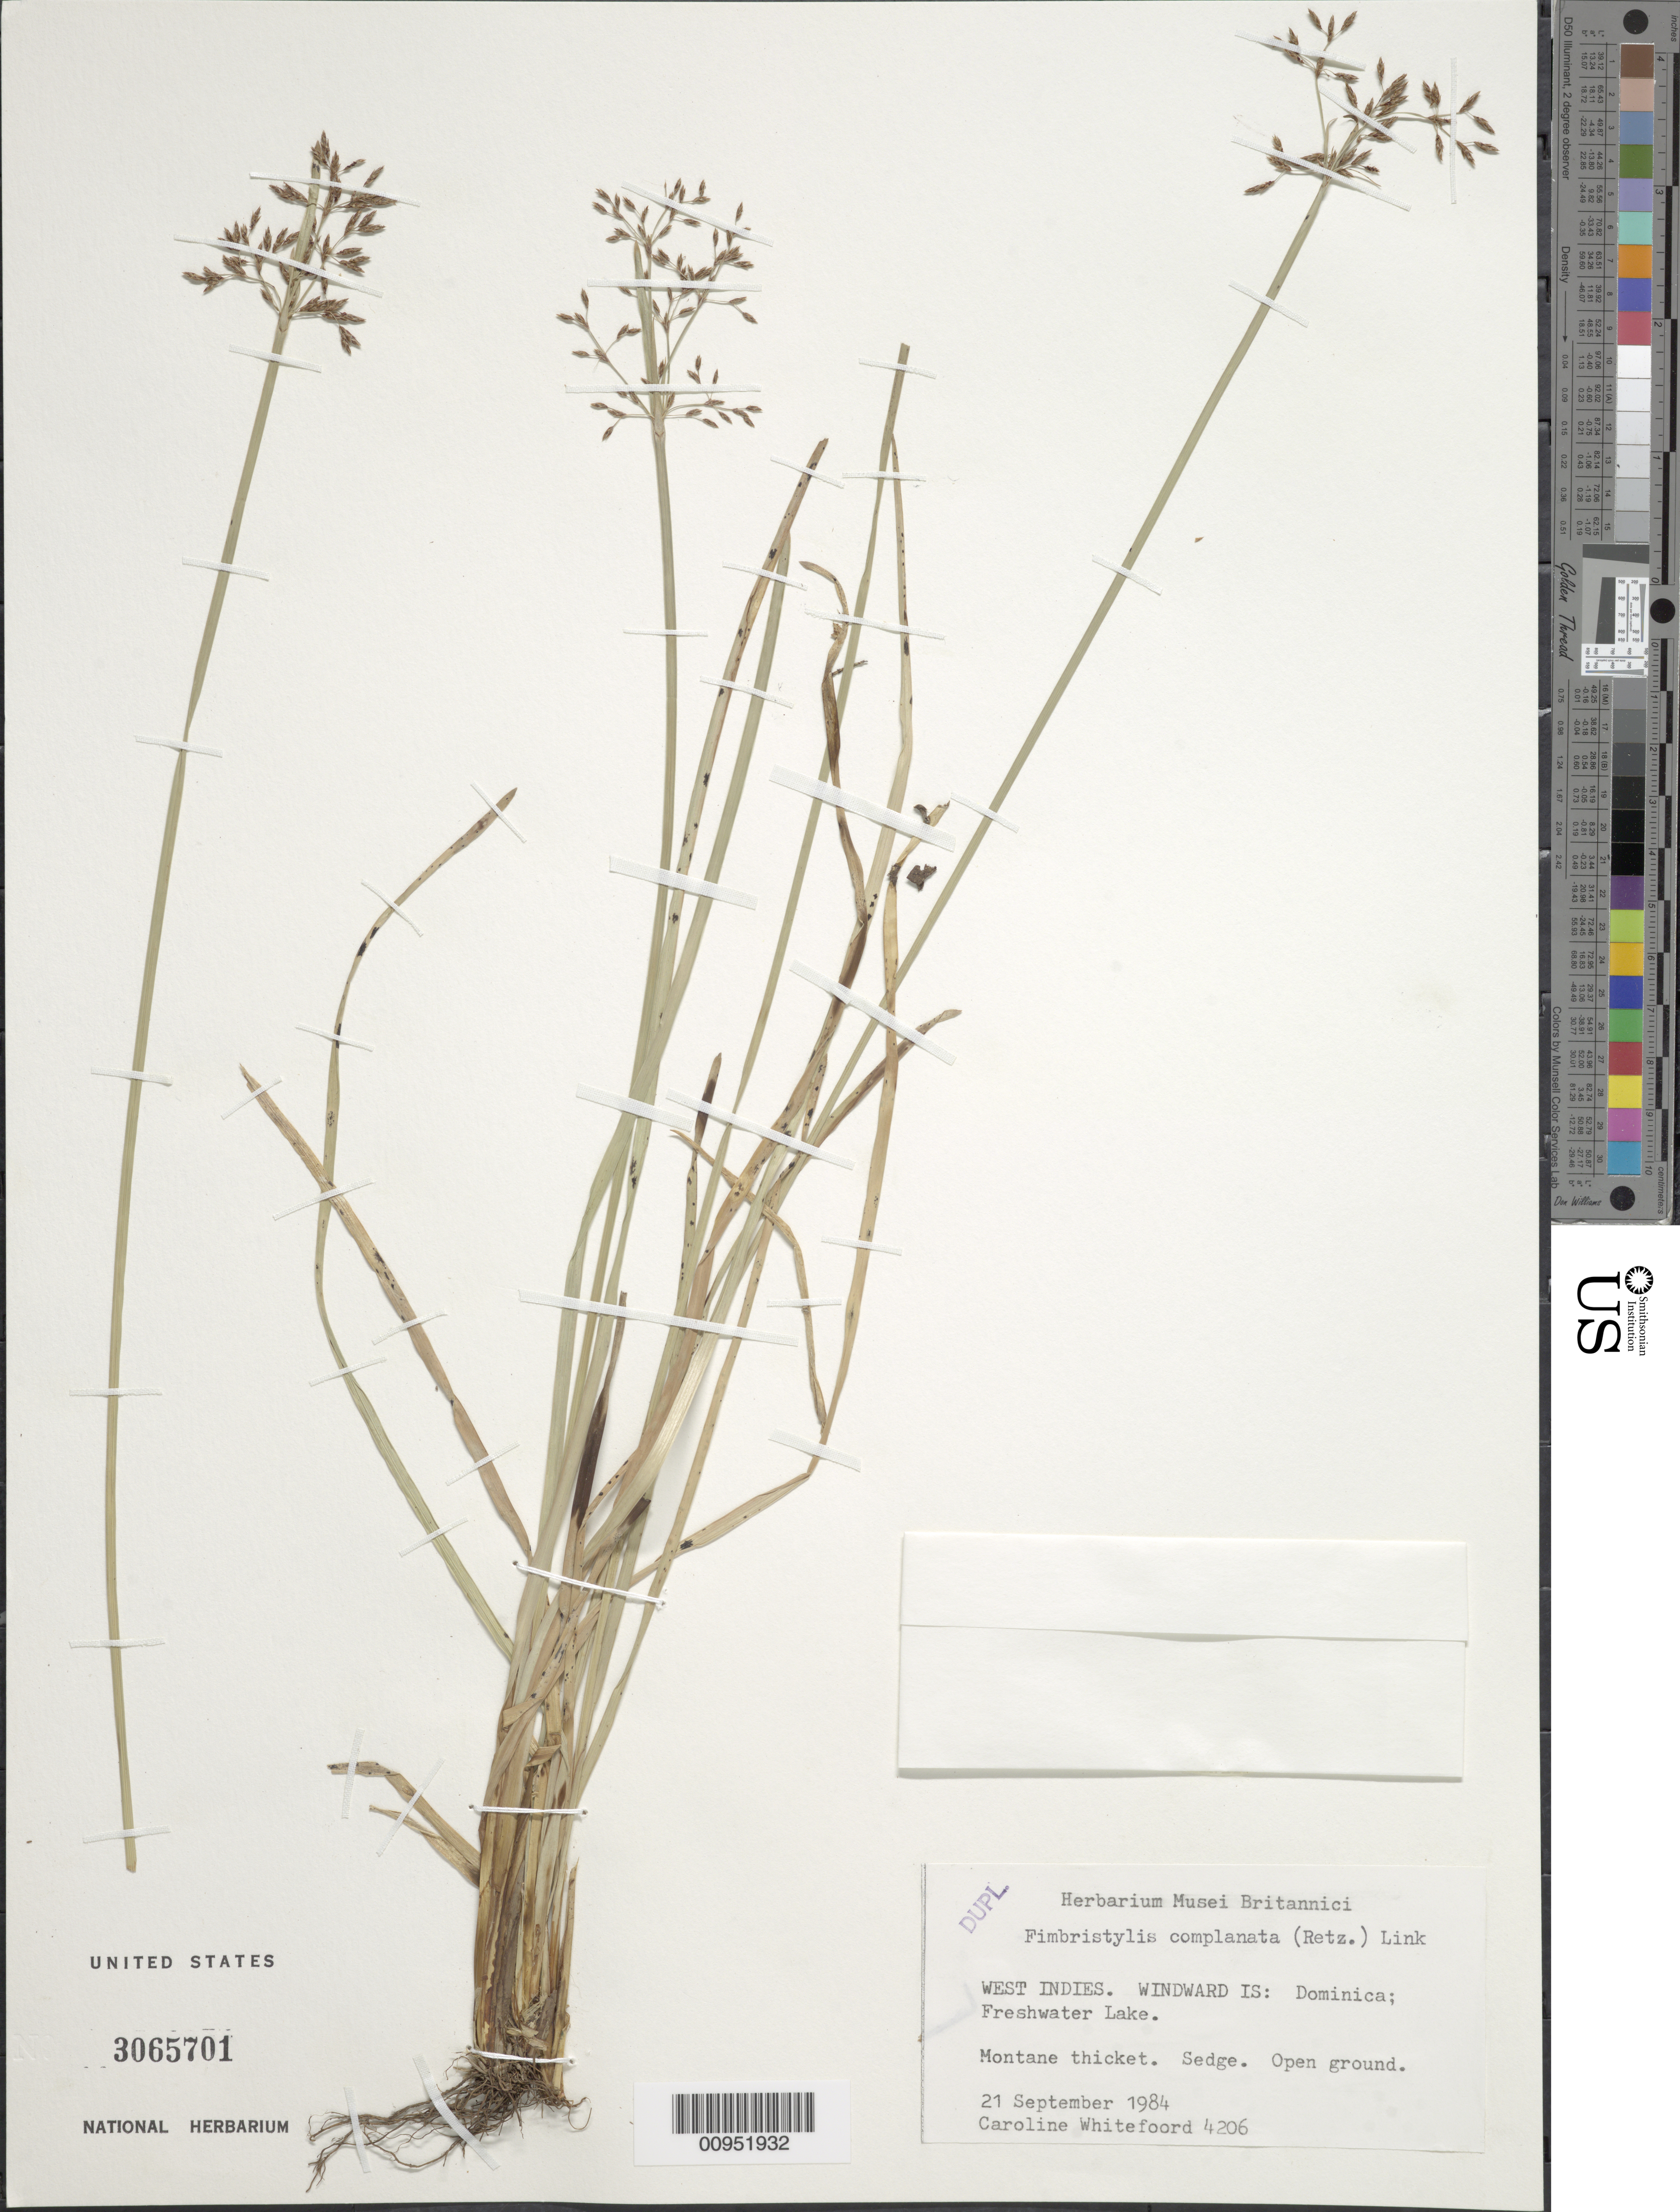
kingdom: Plantae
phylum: Tracheophyta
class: Liliopsida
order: Poales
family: Cyperaceae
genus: Fimbristylis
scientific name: Fimbristylis complanata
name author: (Retz.) Link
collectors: C. Whitefoord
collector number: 4206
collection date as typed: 21 Sep 1984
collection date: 1984-09-21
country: Dominica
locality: Freshwater Lake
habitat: Montane thicket, open ground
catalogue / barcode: US 3065701